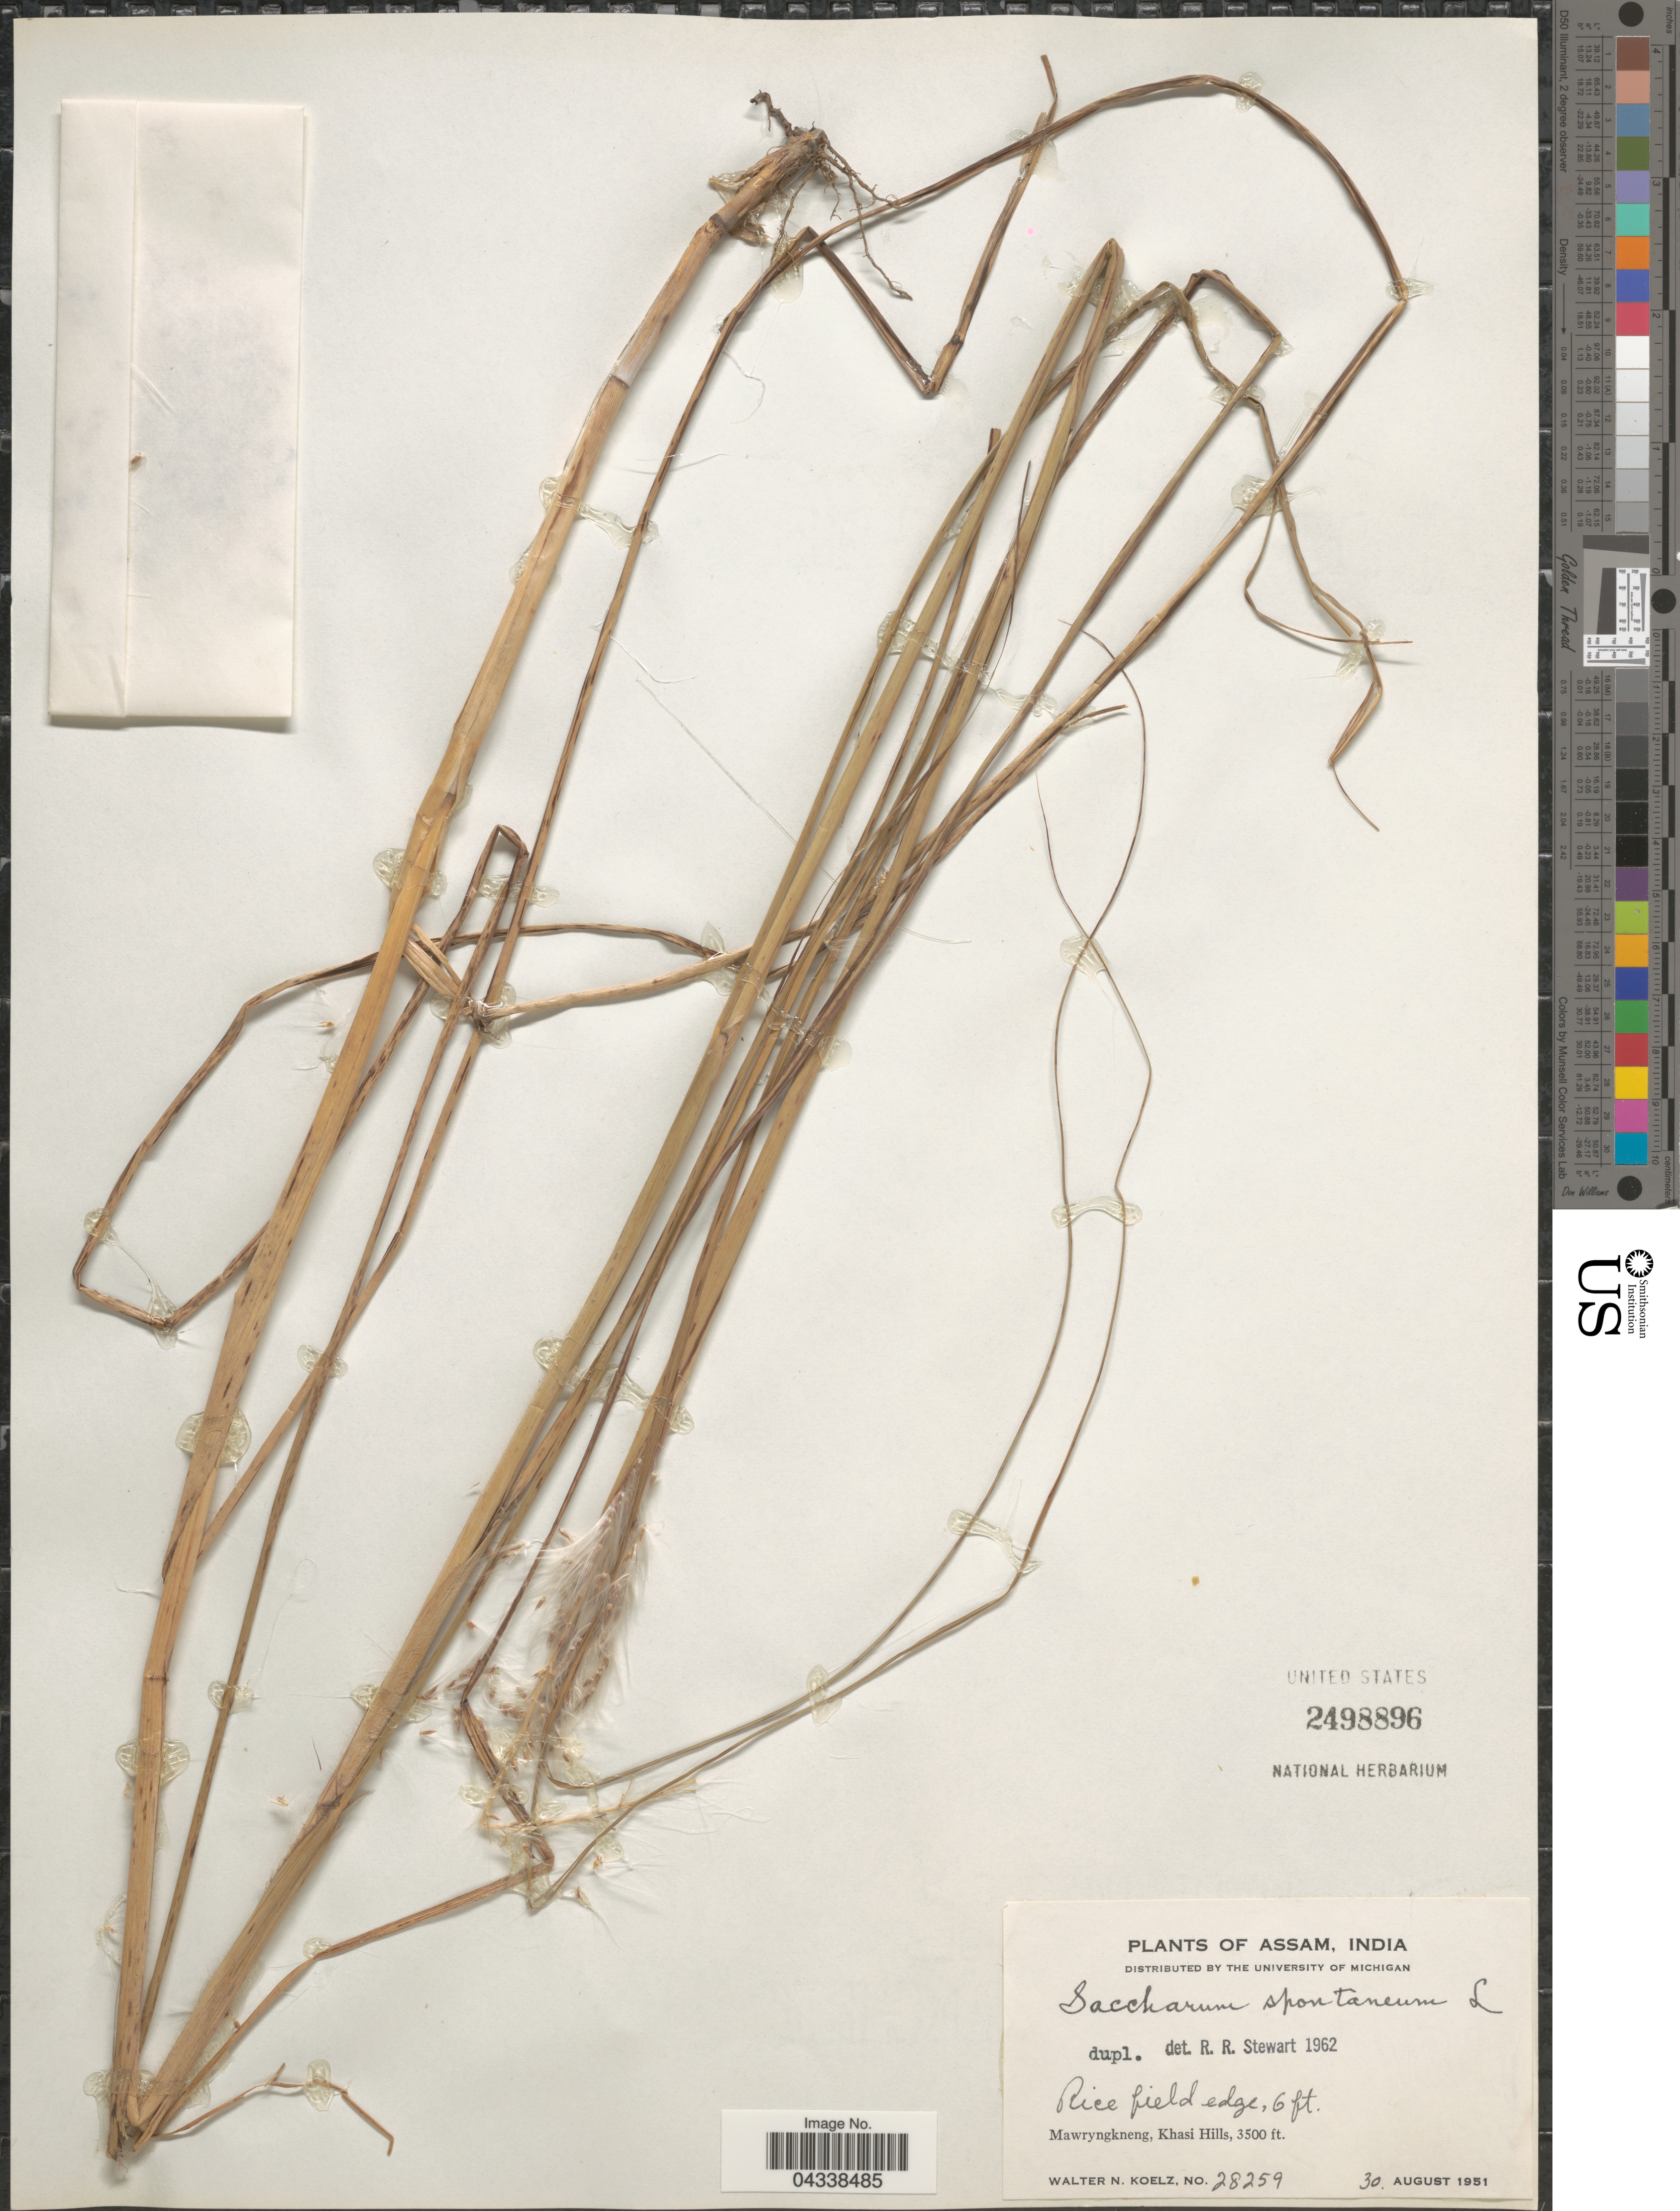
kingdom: Plantae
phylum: Tracheophyta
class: Liliopsida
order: Poales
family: Poaceae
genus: Saccharum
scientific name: Saccharum spontaneum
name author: L.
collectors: W. N. Koelz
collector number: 28259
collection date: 1951-08-30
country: India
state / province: Meghalaya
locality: Rice field edge. Mawryngkneng, Khasi Hills.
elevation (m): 1067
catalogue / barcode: US 2498896